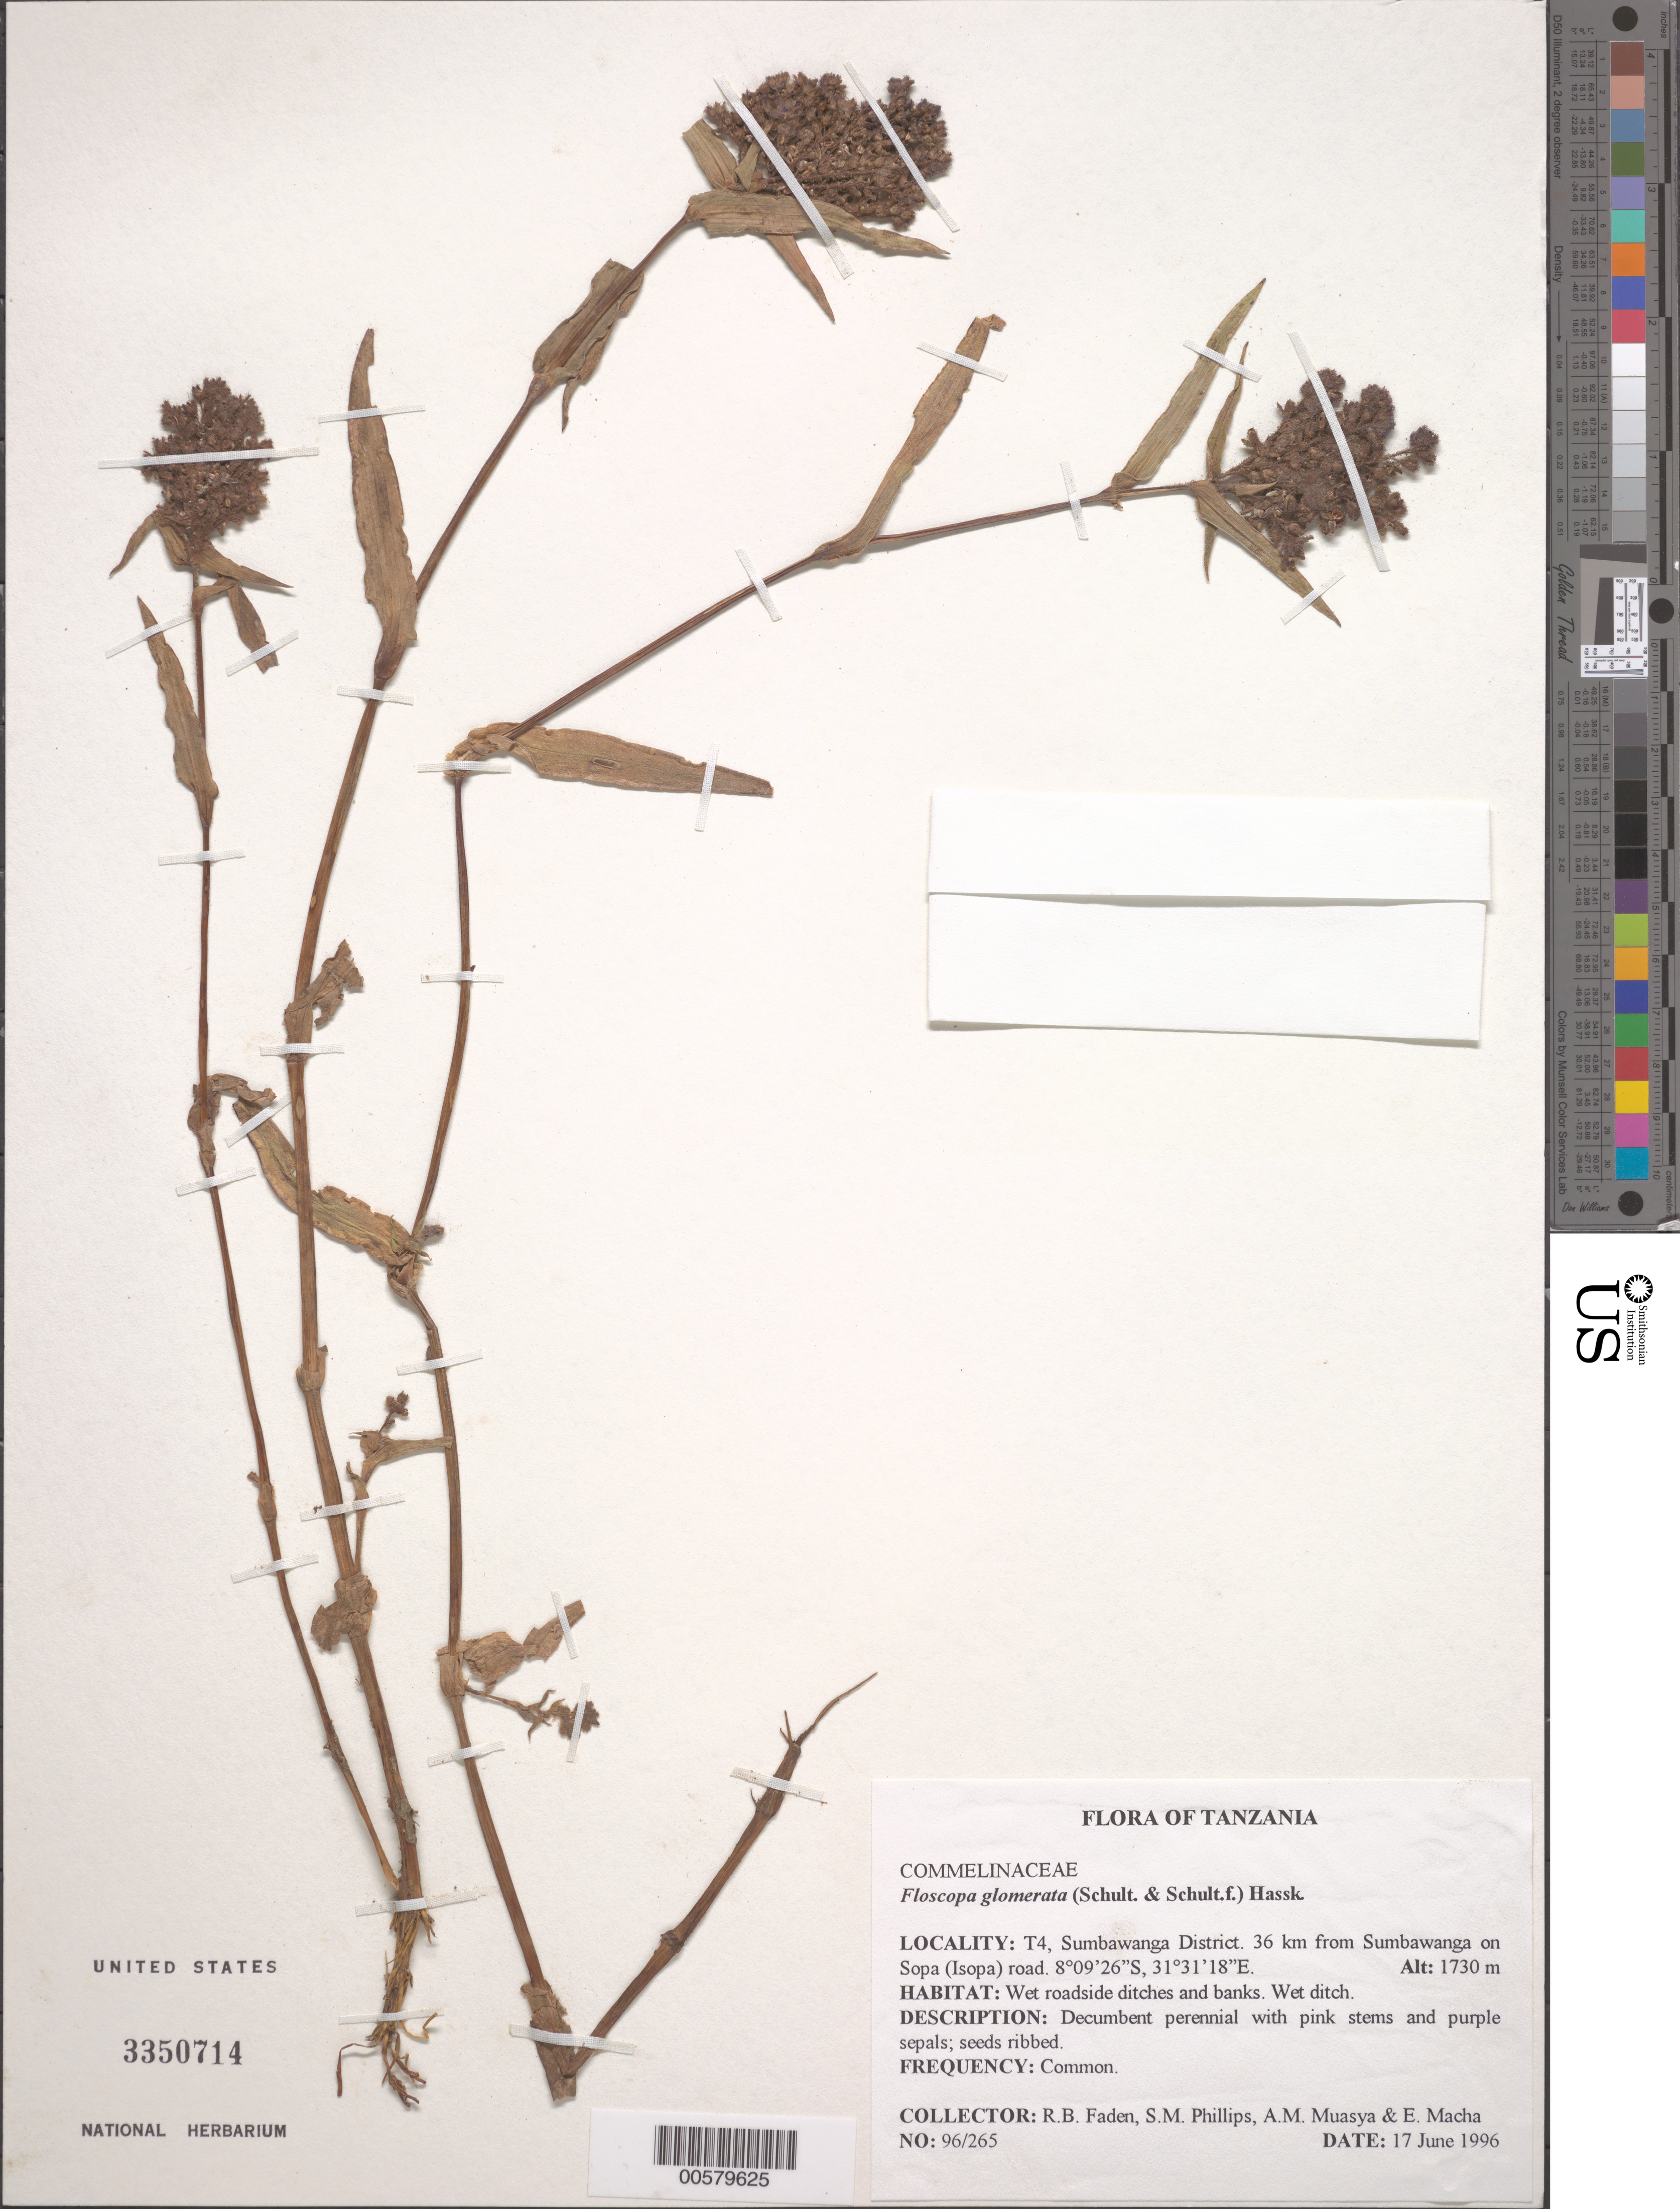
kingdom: Plantae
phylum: Tracheophyta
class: Liliopsida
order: Commelinales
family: Commelinaceae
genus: Floscopa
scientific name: Floscopa glomerata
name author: (Willd. ex Schult. & Schult. f.) Hassk.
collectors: R. B. Faden, S. M. Phillips, A. Muasya & E. Macha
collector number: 96/265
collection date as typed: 17 Jun 1996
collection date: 1996-06-17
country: Tanzania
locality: T4, sumbawanga dist., from sumbawanga to sopa (isopa) road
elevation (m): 1730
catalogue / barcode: US 3350714